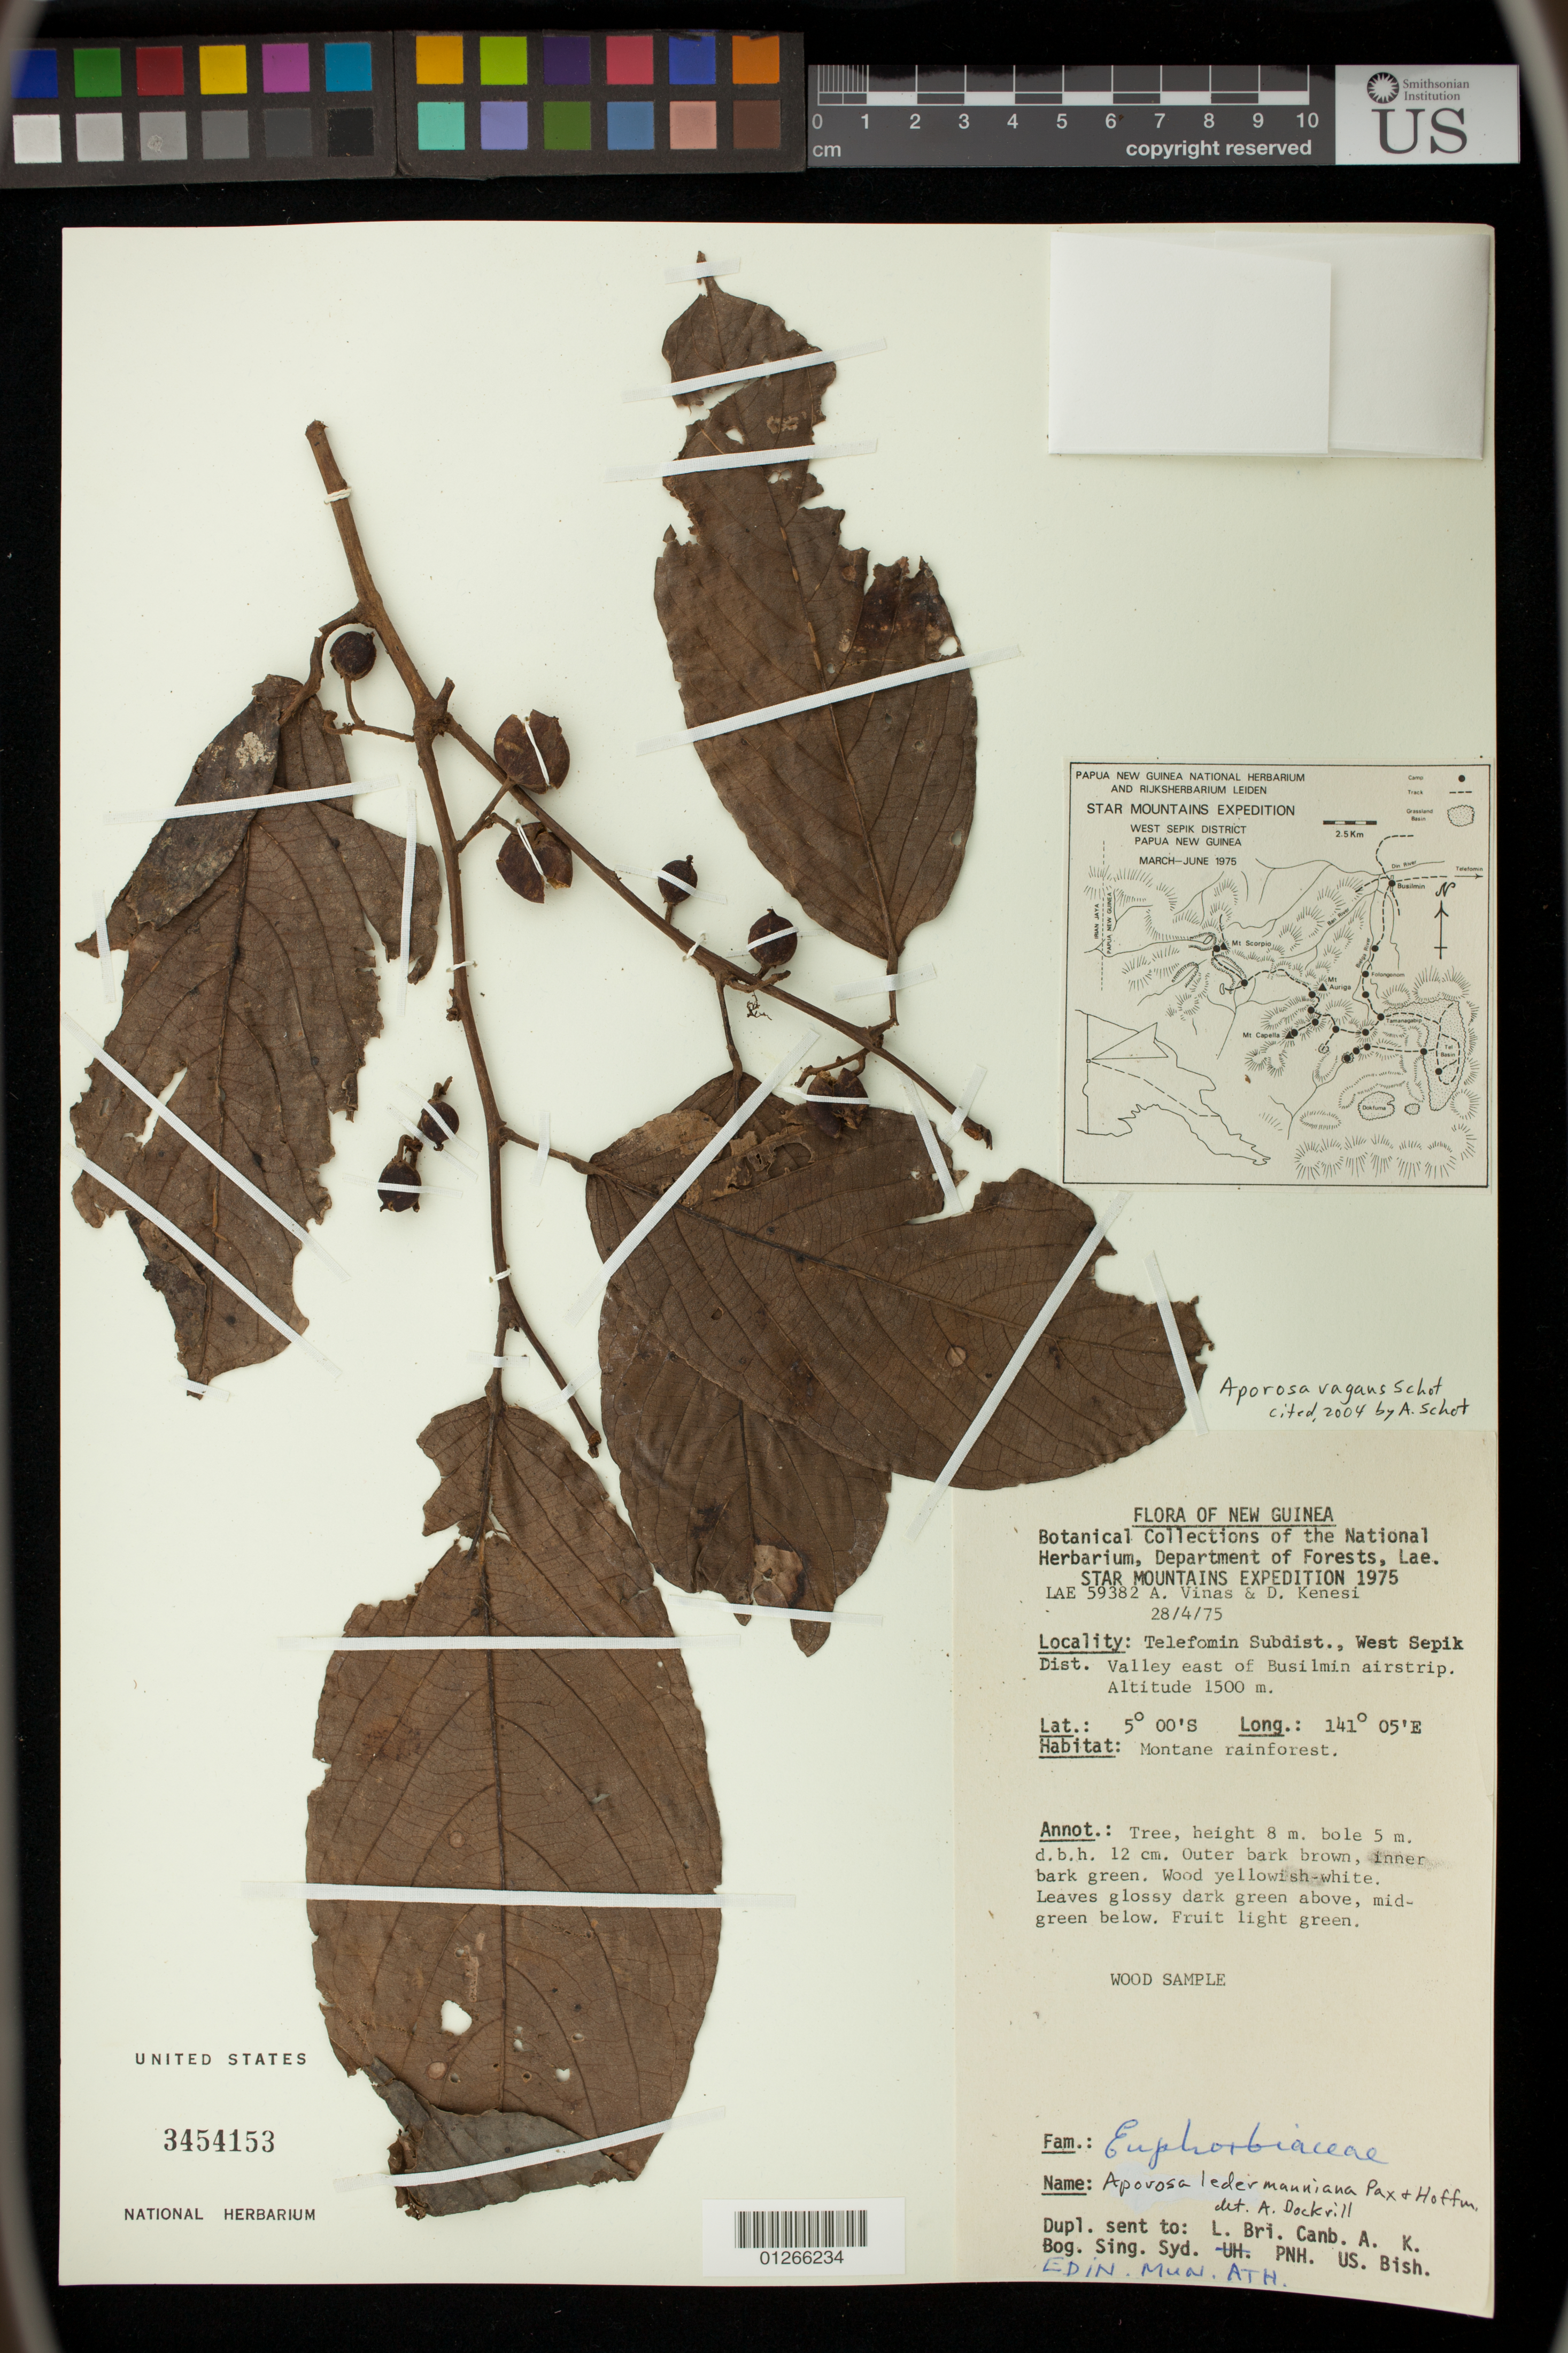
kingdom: Plantae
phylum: Tracheophyta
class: Magnoliopsida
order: Malpighiales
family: Phyllanthaceae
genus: Aporosa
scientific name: Aporosa vagans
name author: Schot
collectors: A. Vinas & D. Kenesi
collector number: LAE 59382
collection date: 1975-04-28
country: Papua New Guinea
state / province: Sandaun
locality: Telefomin Subdist., West Sepik Dist. Valley east of Busilmin airstrip.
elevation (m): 1500